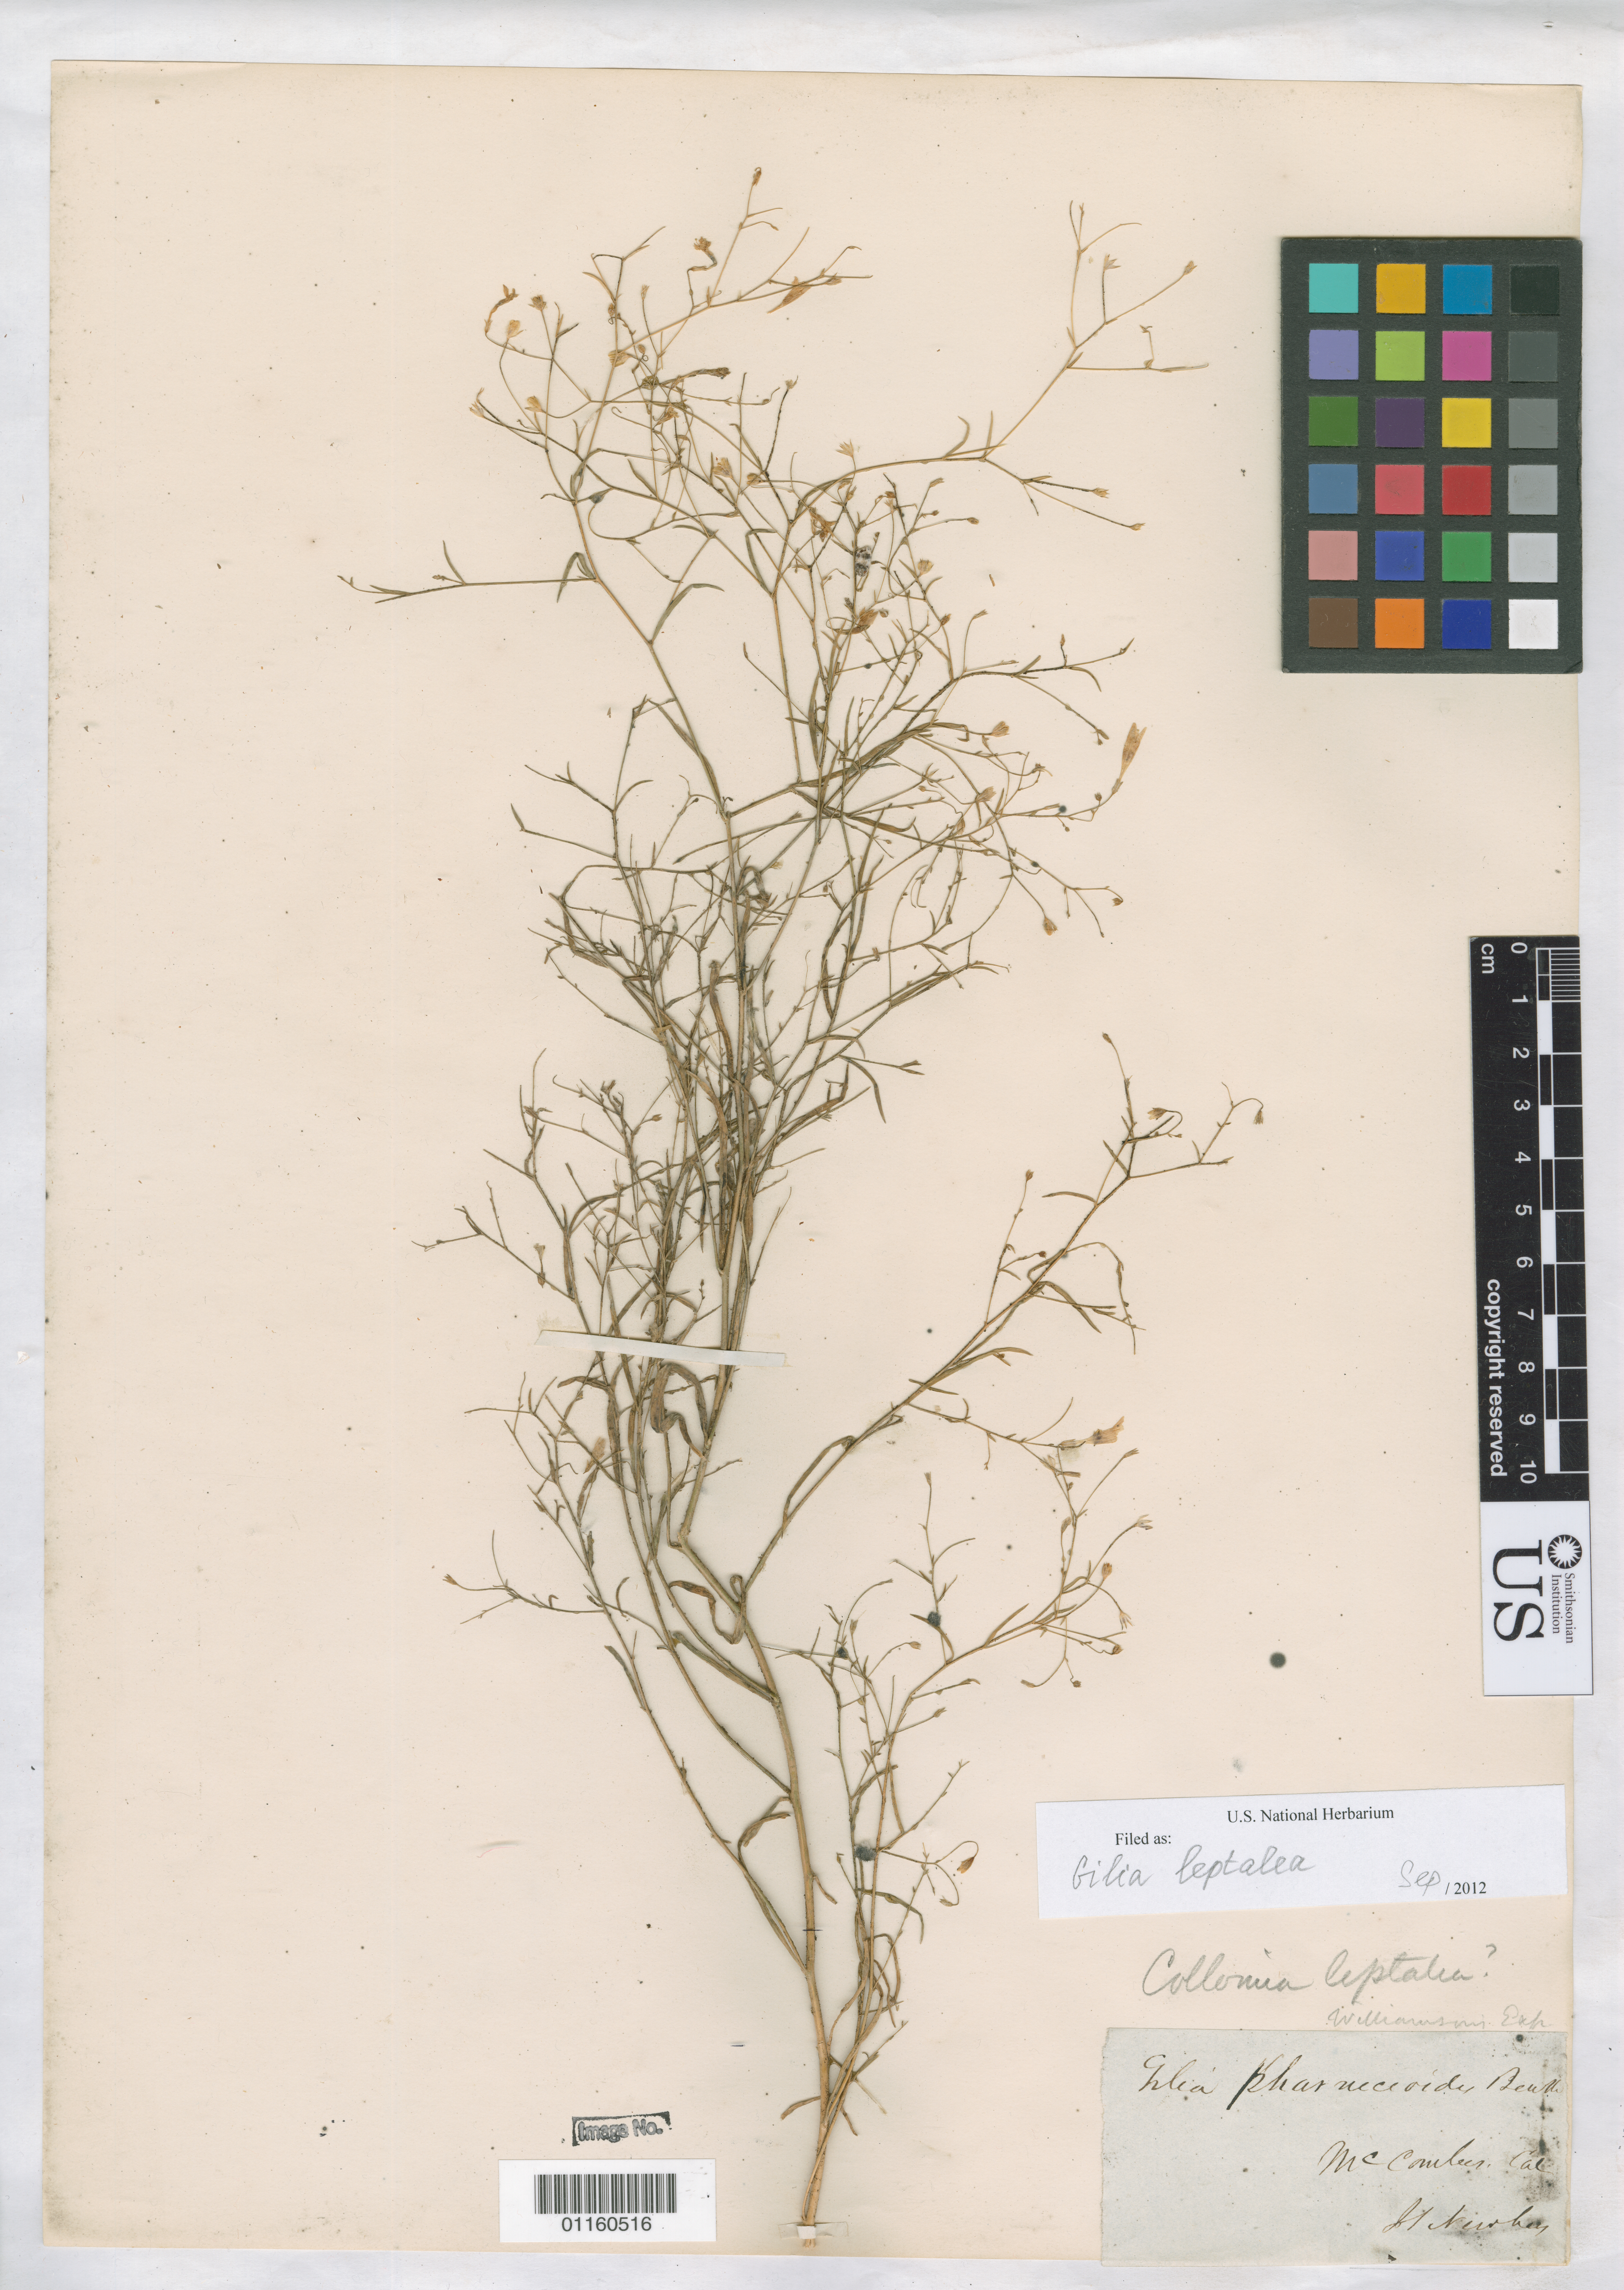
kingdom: Plantae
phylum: Tracheophyta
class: Magnoliopsida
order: Ericales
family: Polemoniaceae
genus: Navarretia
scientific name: Navarretia leptalea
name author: (A. Gray) L.A. Johnson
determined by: Strong, Mark T., (BOT), Smithsonian Institution - National Museum of Natural History (UNITED STATES)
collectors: J. S. Newberry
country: United States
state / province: California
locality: McComber